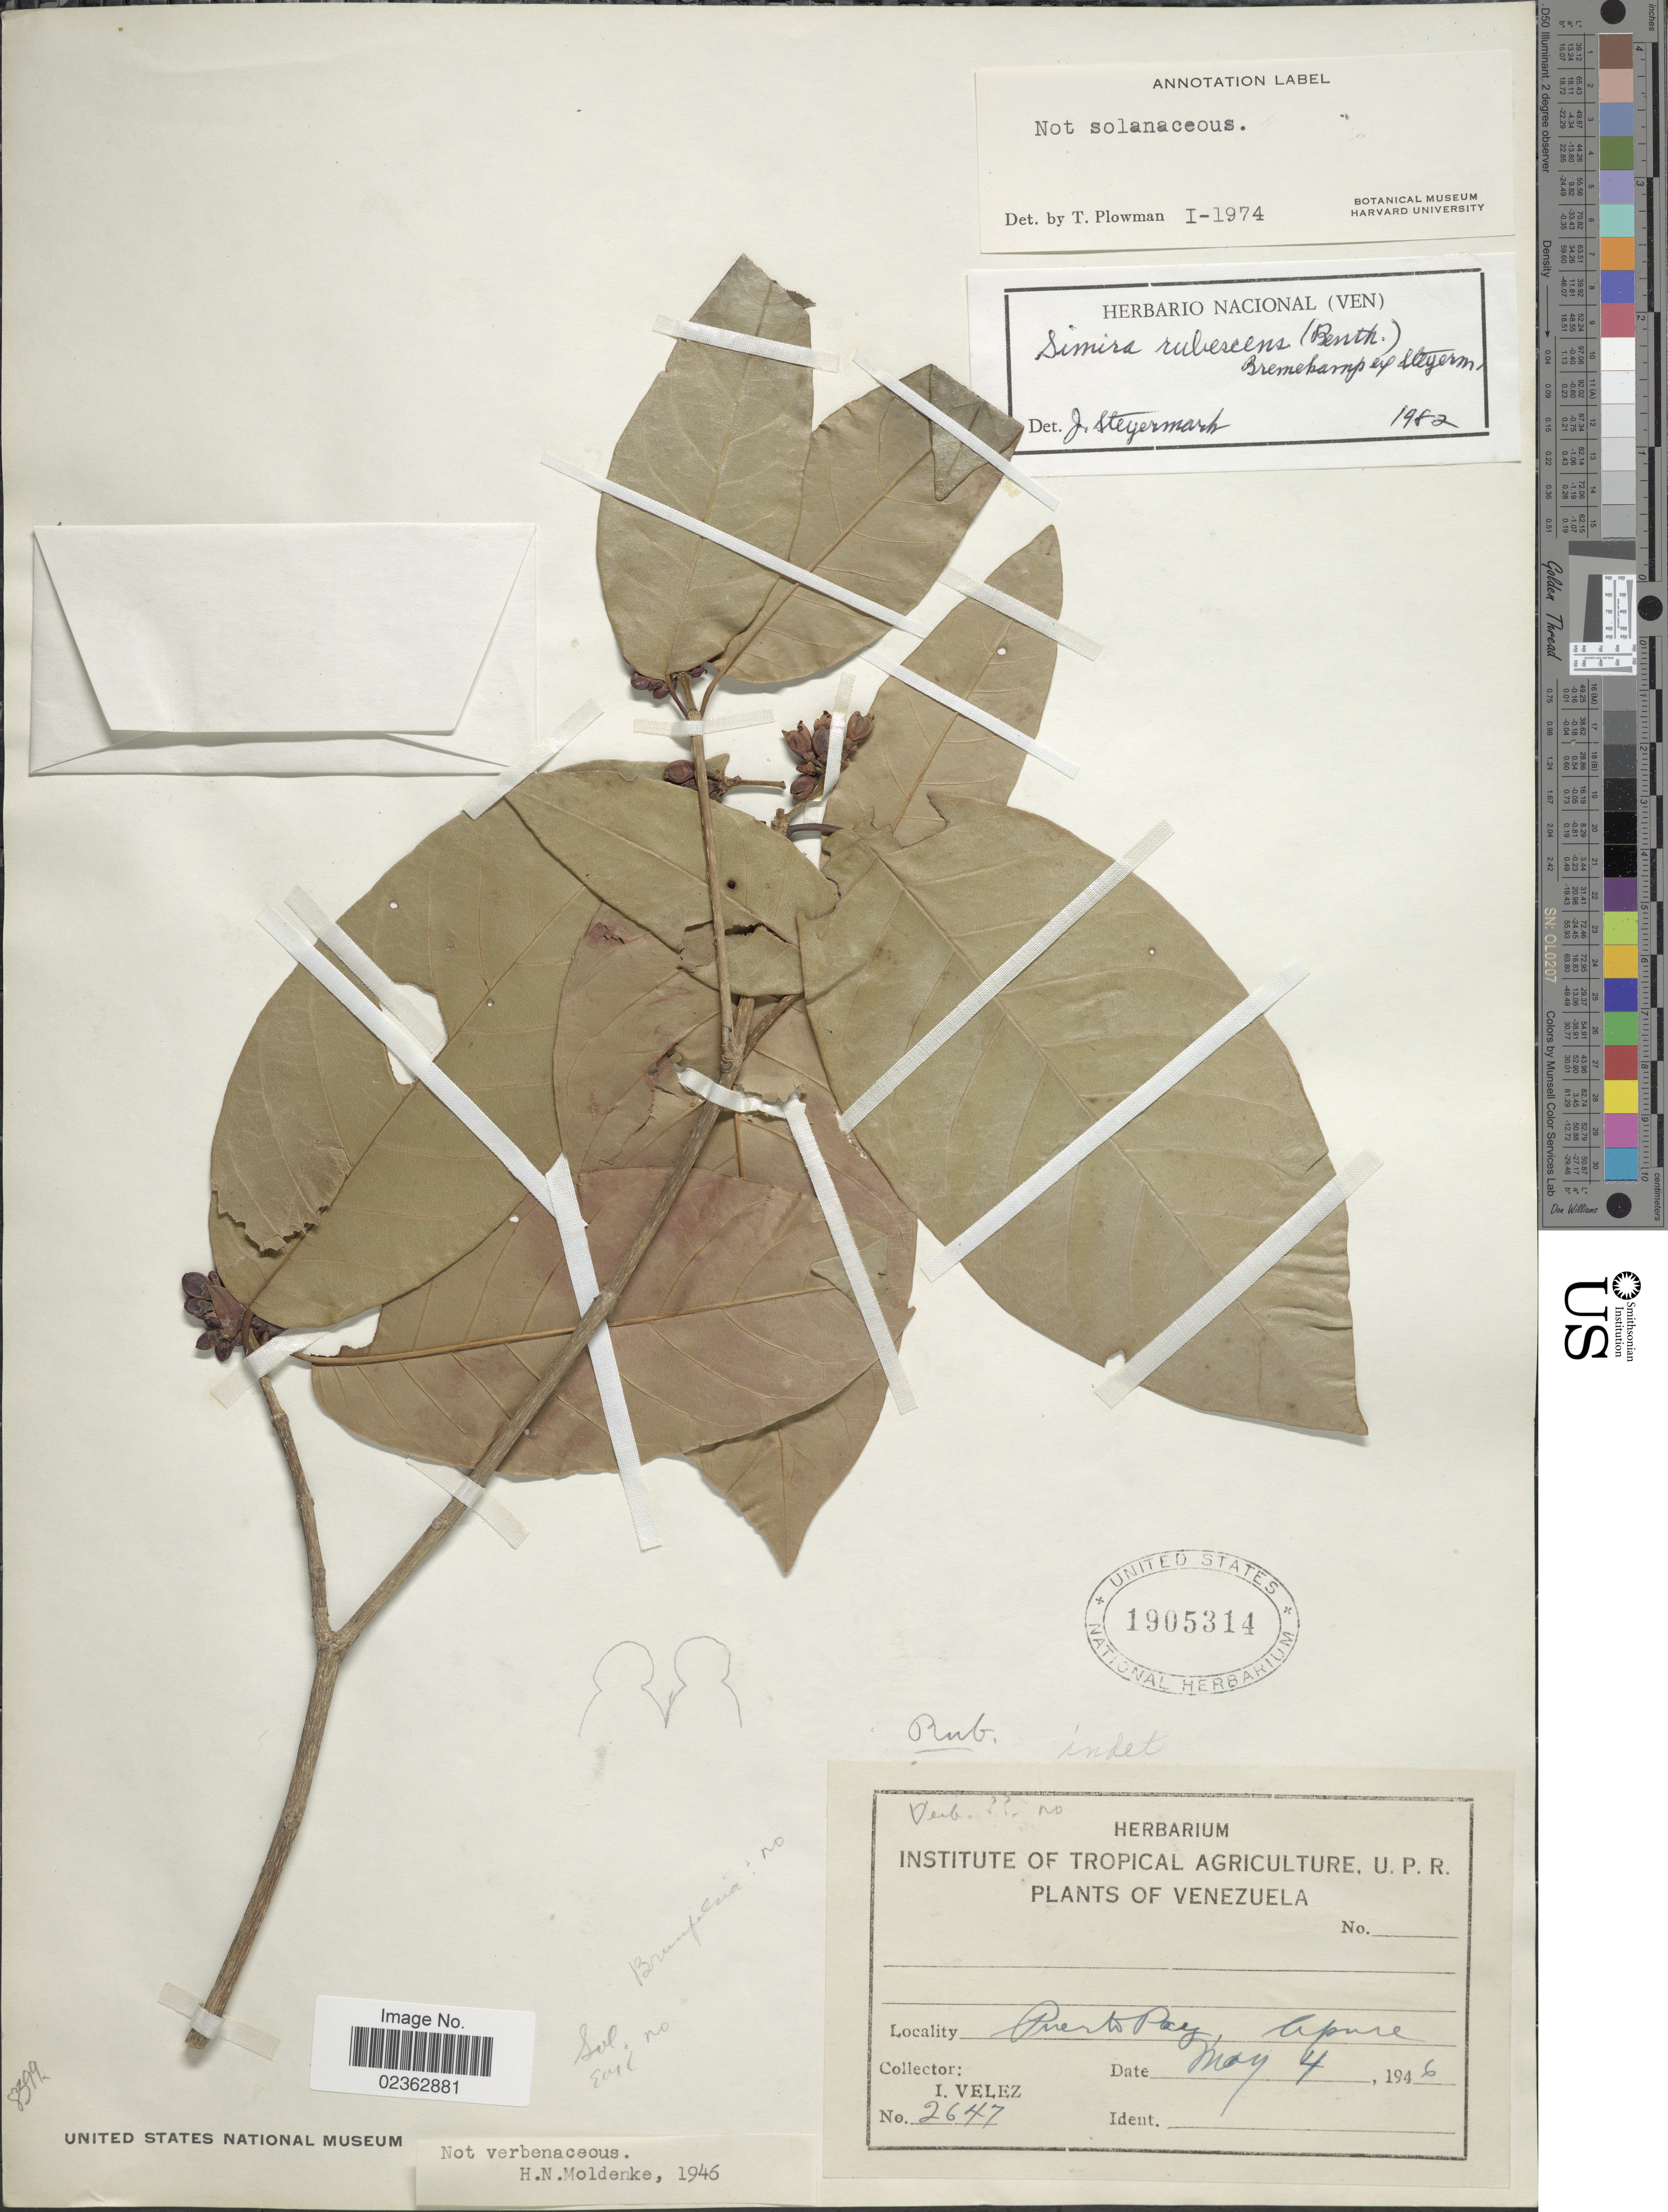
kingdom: Plantae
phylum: Tracheophyta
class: Magnoliopsida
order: Gentianales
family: Rubiaceae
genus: Simira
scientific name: Simira rubescens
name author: (Benth.) Bremek. ex Steyerm.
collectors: I. Velez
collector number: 2647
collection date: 1946-05-04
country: Venezuela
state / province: Apure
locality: Puerto Páez, Apure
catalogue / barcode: US 1905314